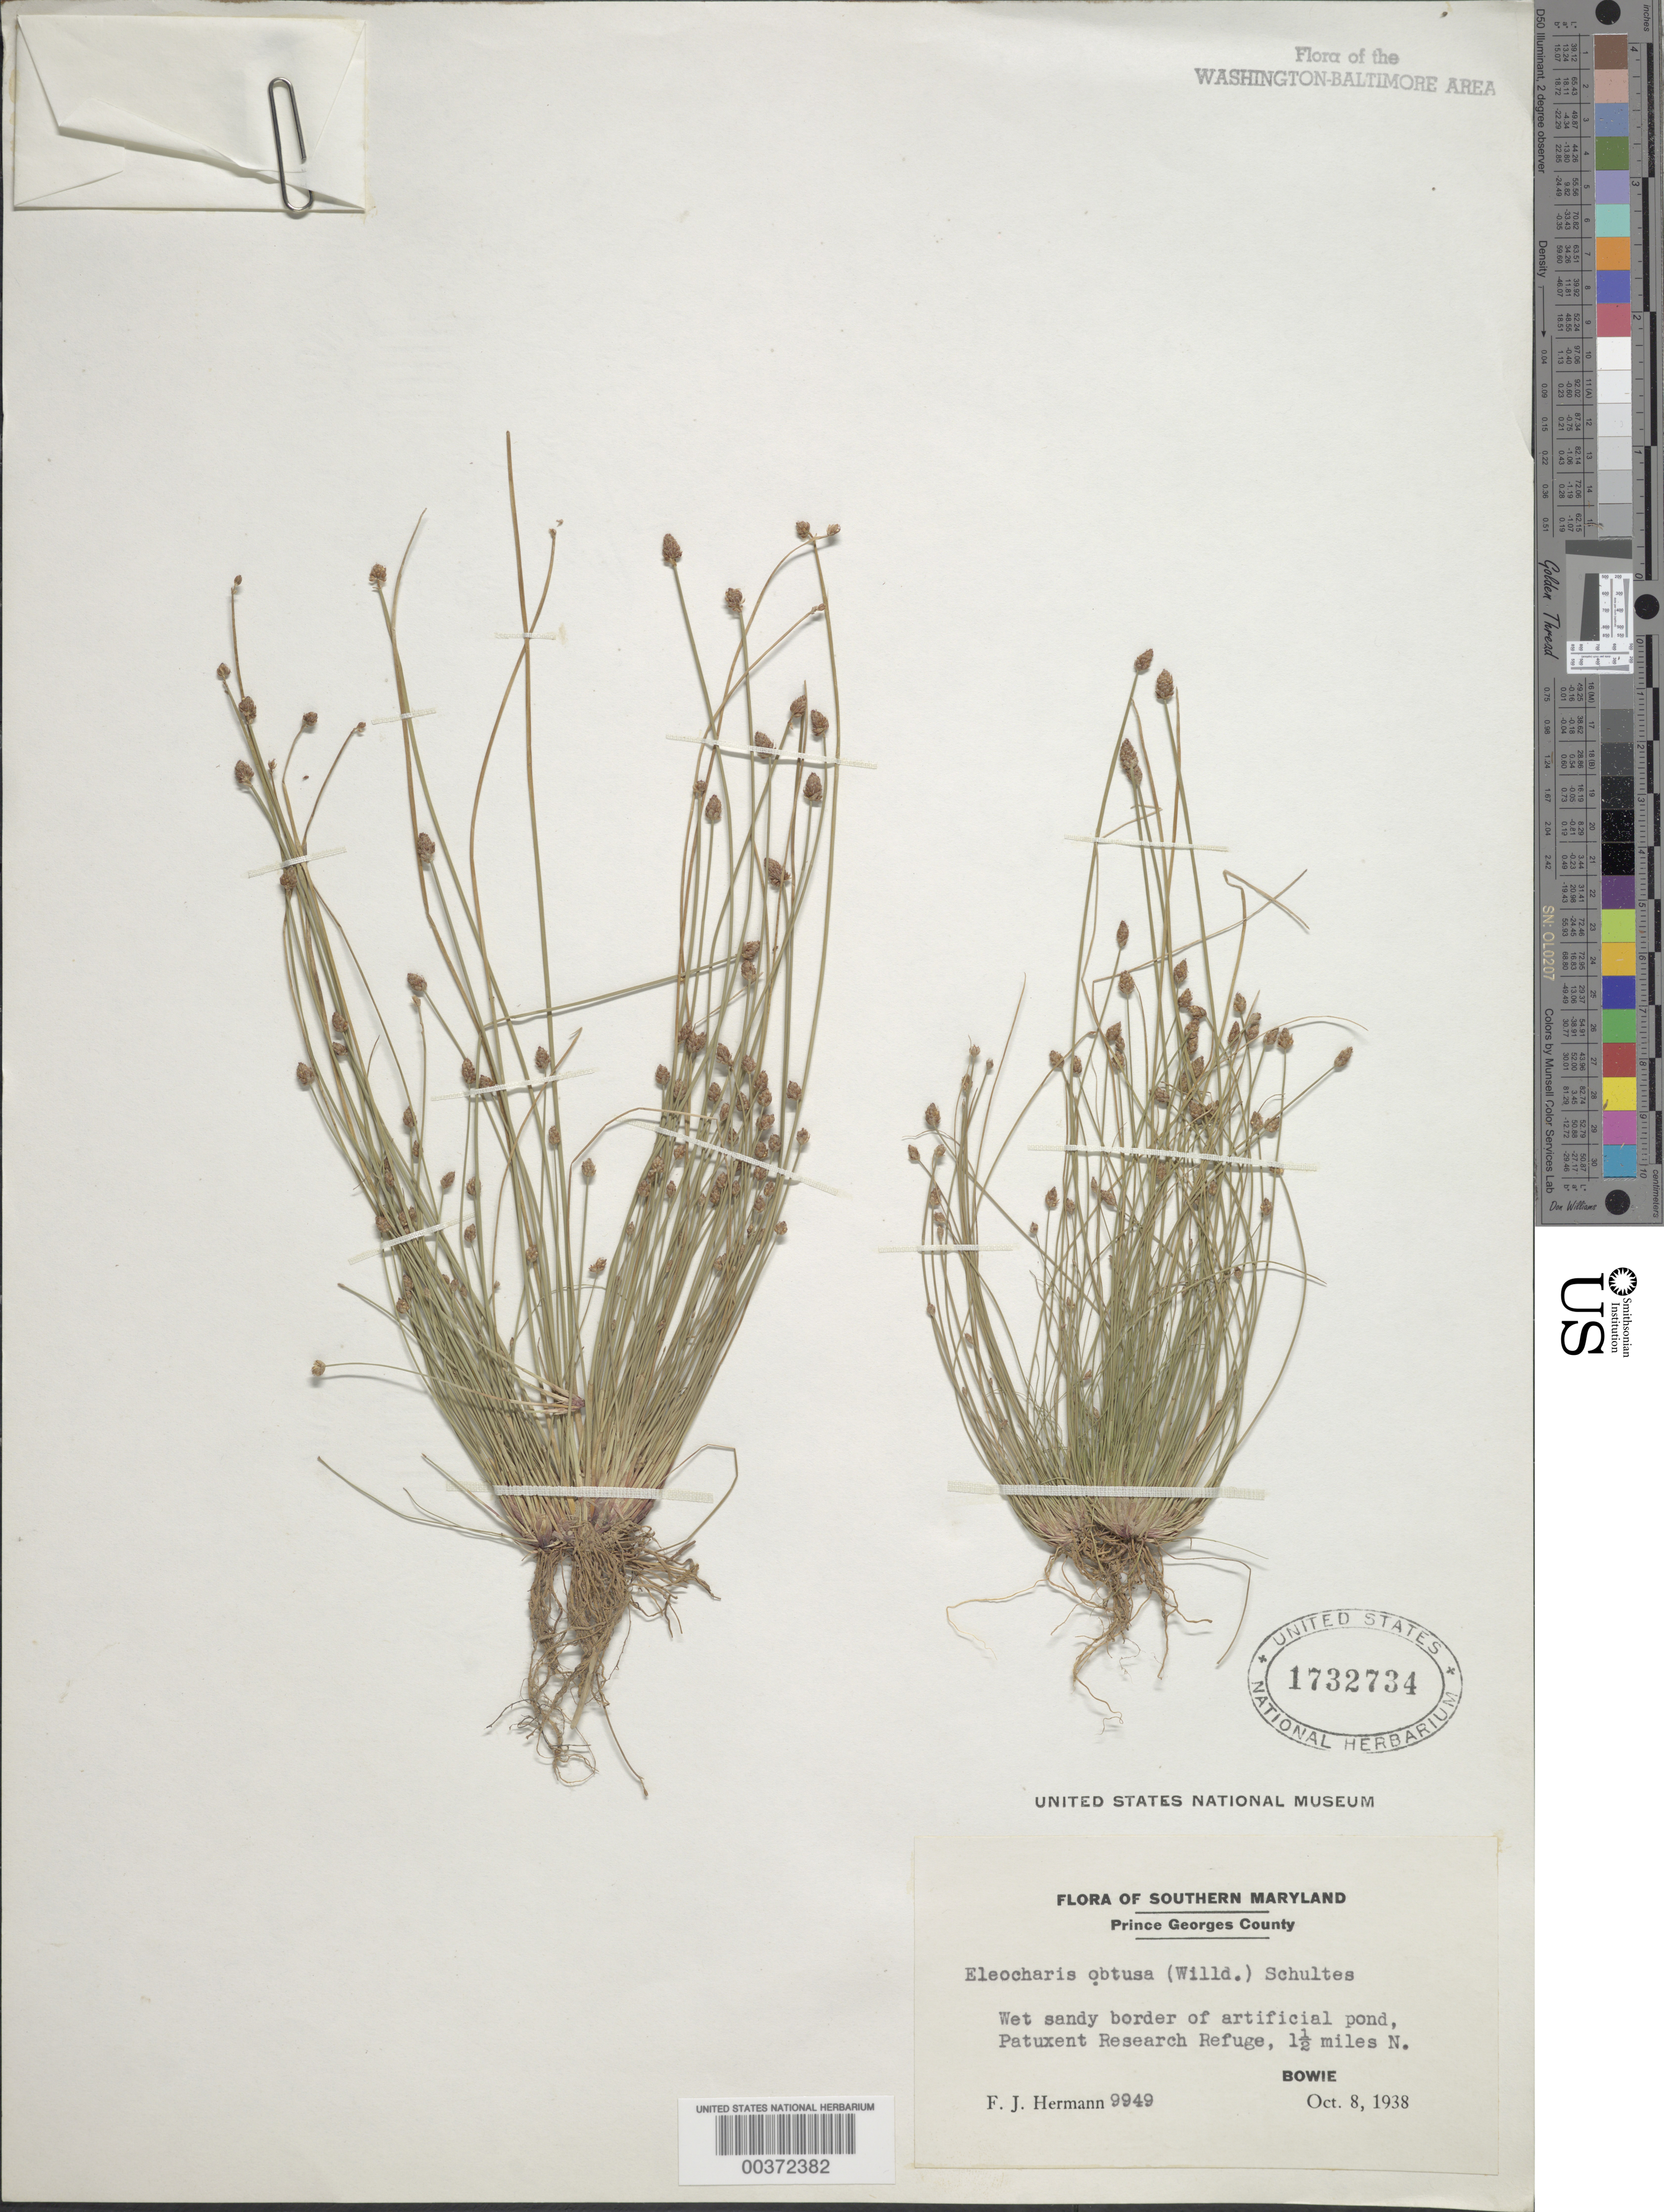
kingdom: Plantae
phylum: Tracheophyta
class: Liliopsida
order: Poales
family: Cyperaceae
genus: Eleocharis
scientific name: Eleocharis obtusa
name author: (Willd.) Schult.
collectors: F. J. Hermann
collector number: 9949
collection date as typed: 08 Oct 1938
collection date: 1938-10-08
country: United States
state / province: Maryland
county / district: Prince George's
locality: Patuxent Research Refuge, north of Bowie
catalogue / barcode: US 1732734